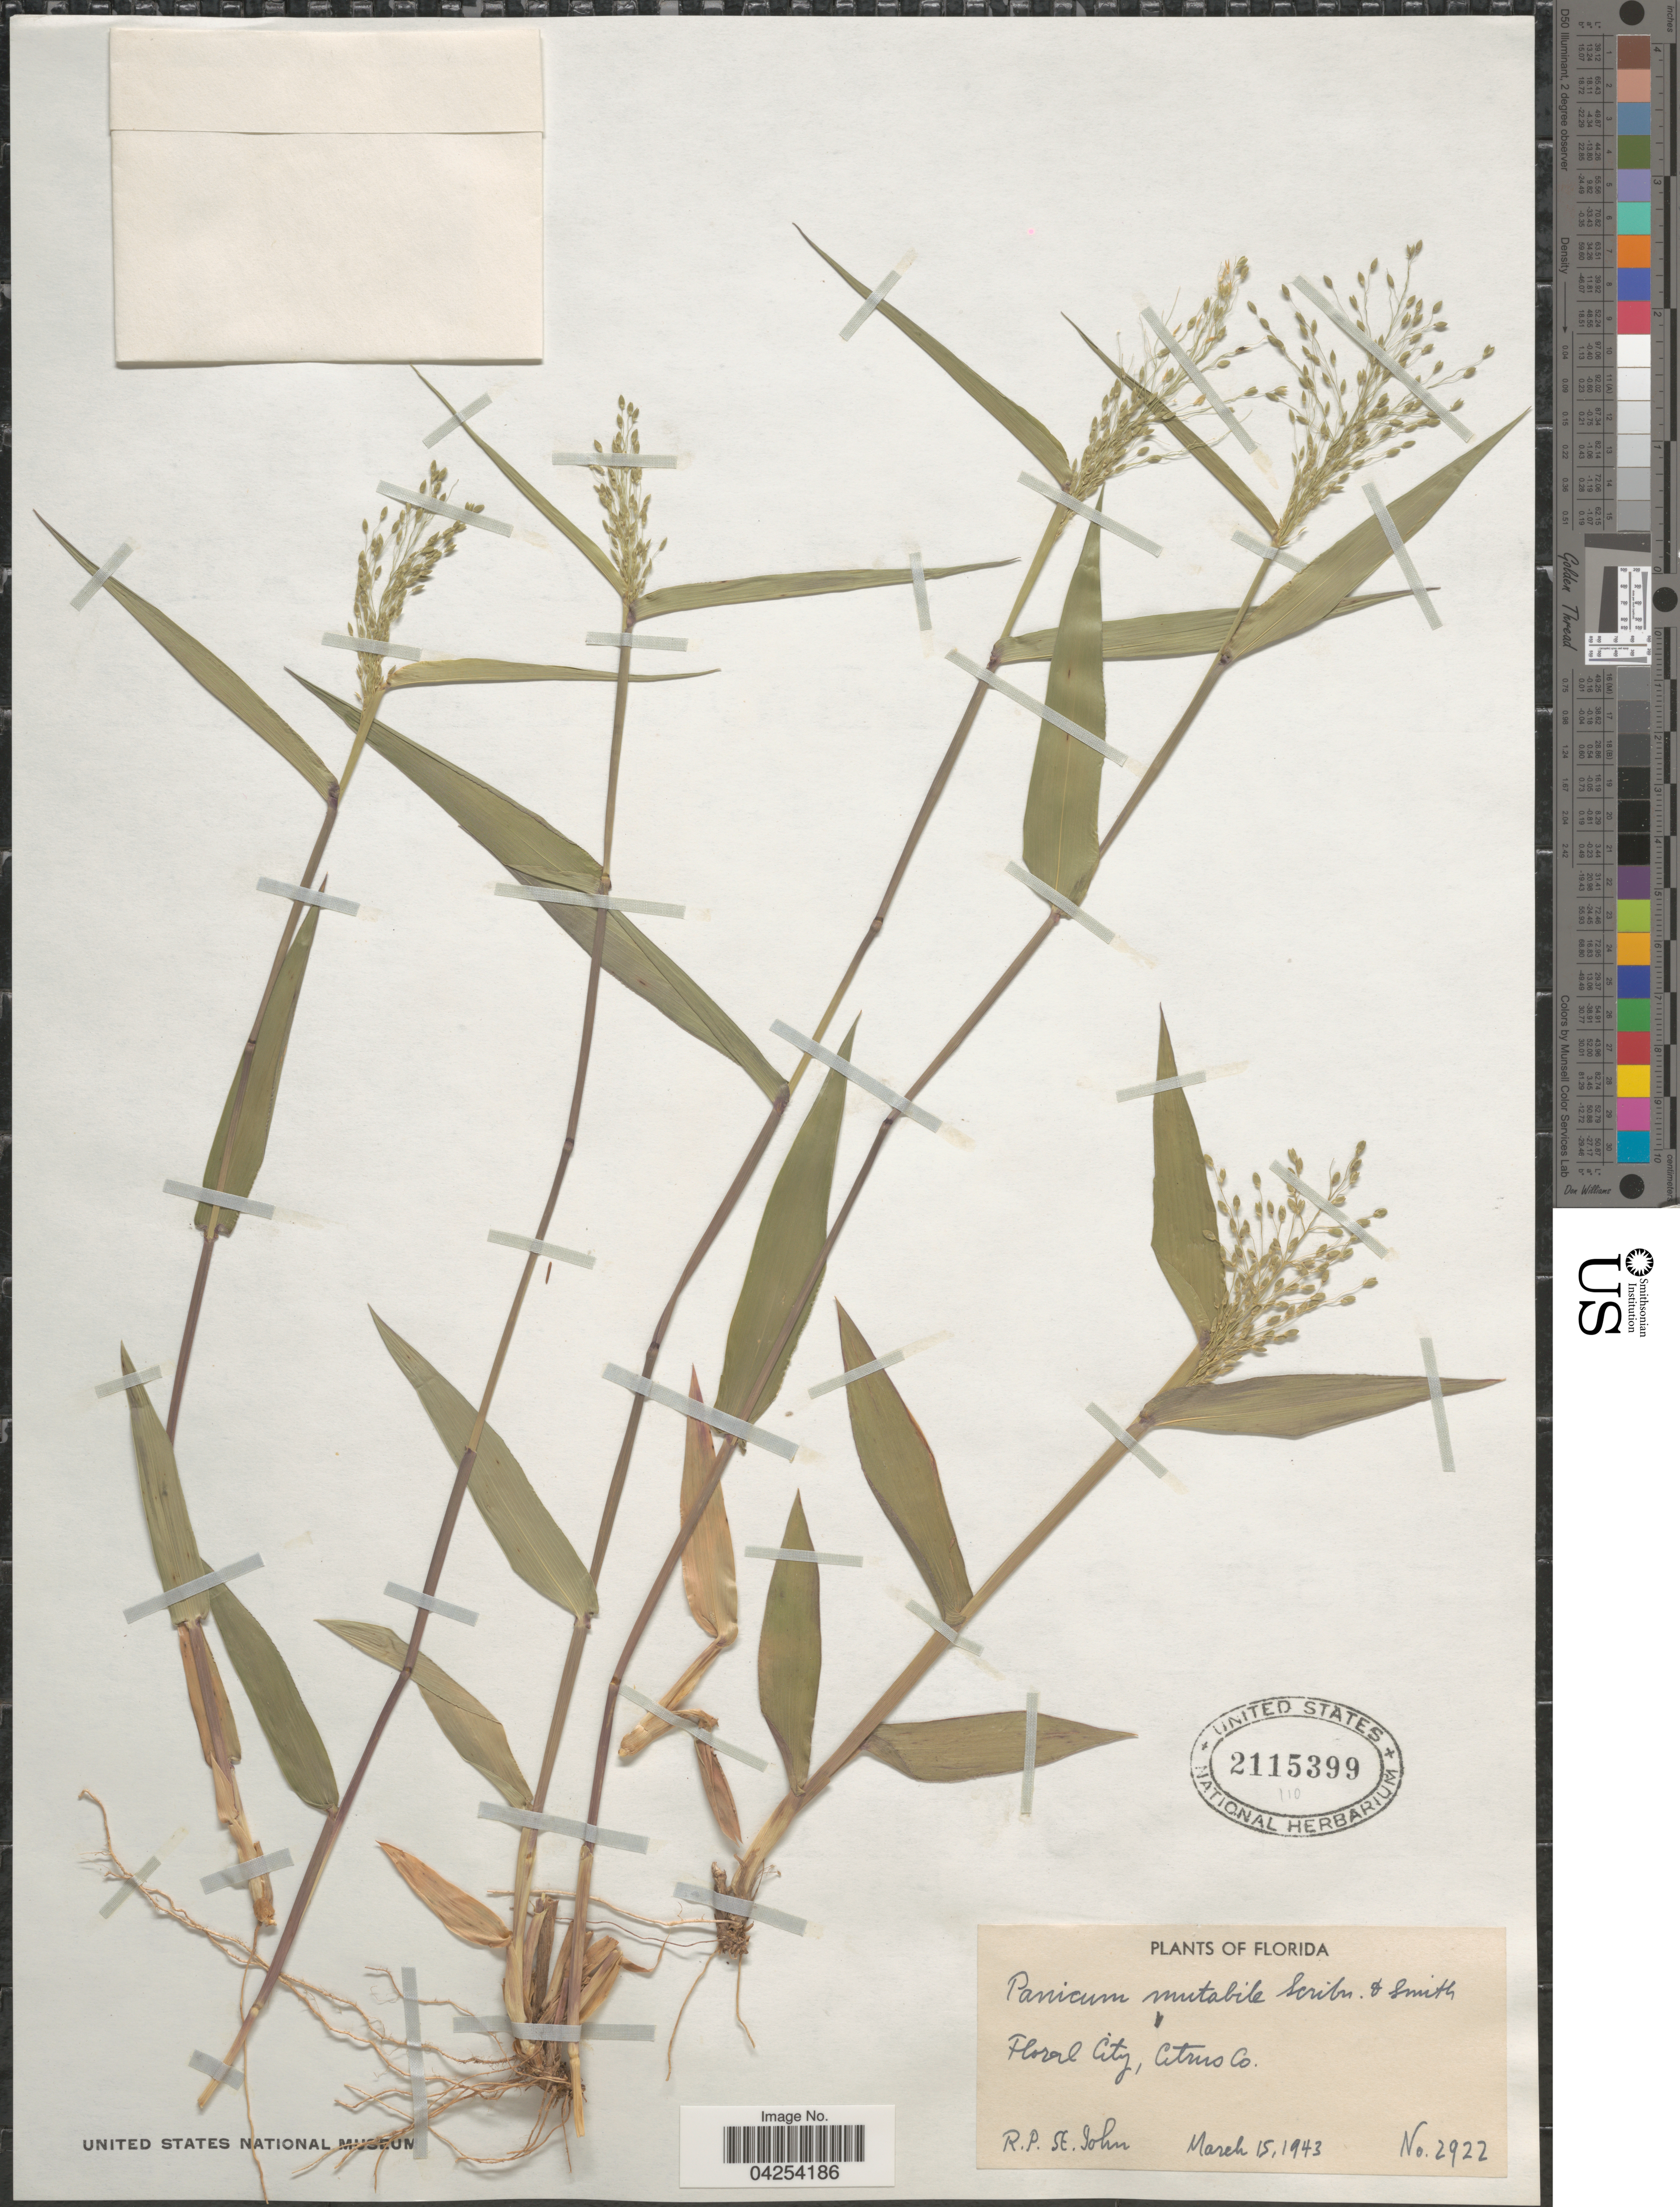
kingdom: Plantae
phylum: Tracheophyta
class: Liliopsida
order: Poales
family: Poaceae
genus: Dichanthelium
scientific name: Dichanthelium commutatum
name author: (Schult.) Gould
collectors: R. P. St. John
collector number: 2922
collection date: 1943-03-15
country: United States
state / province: Florida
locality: Floral City, Citrus Co.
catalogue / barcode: US 2115399